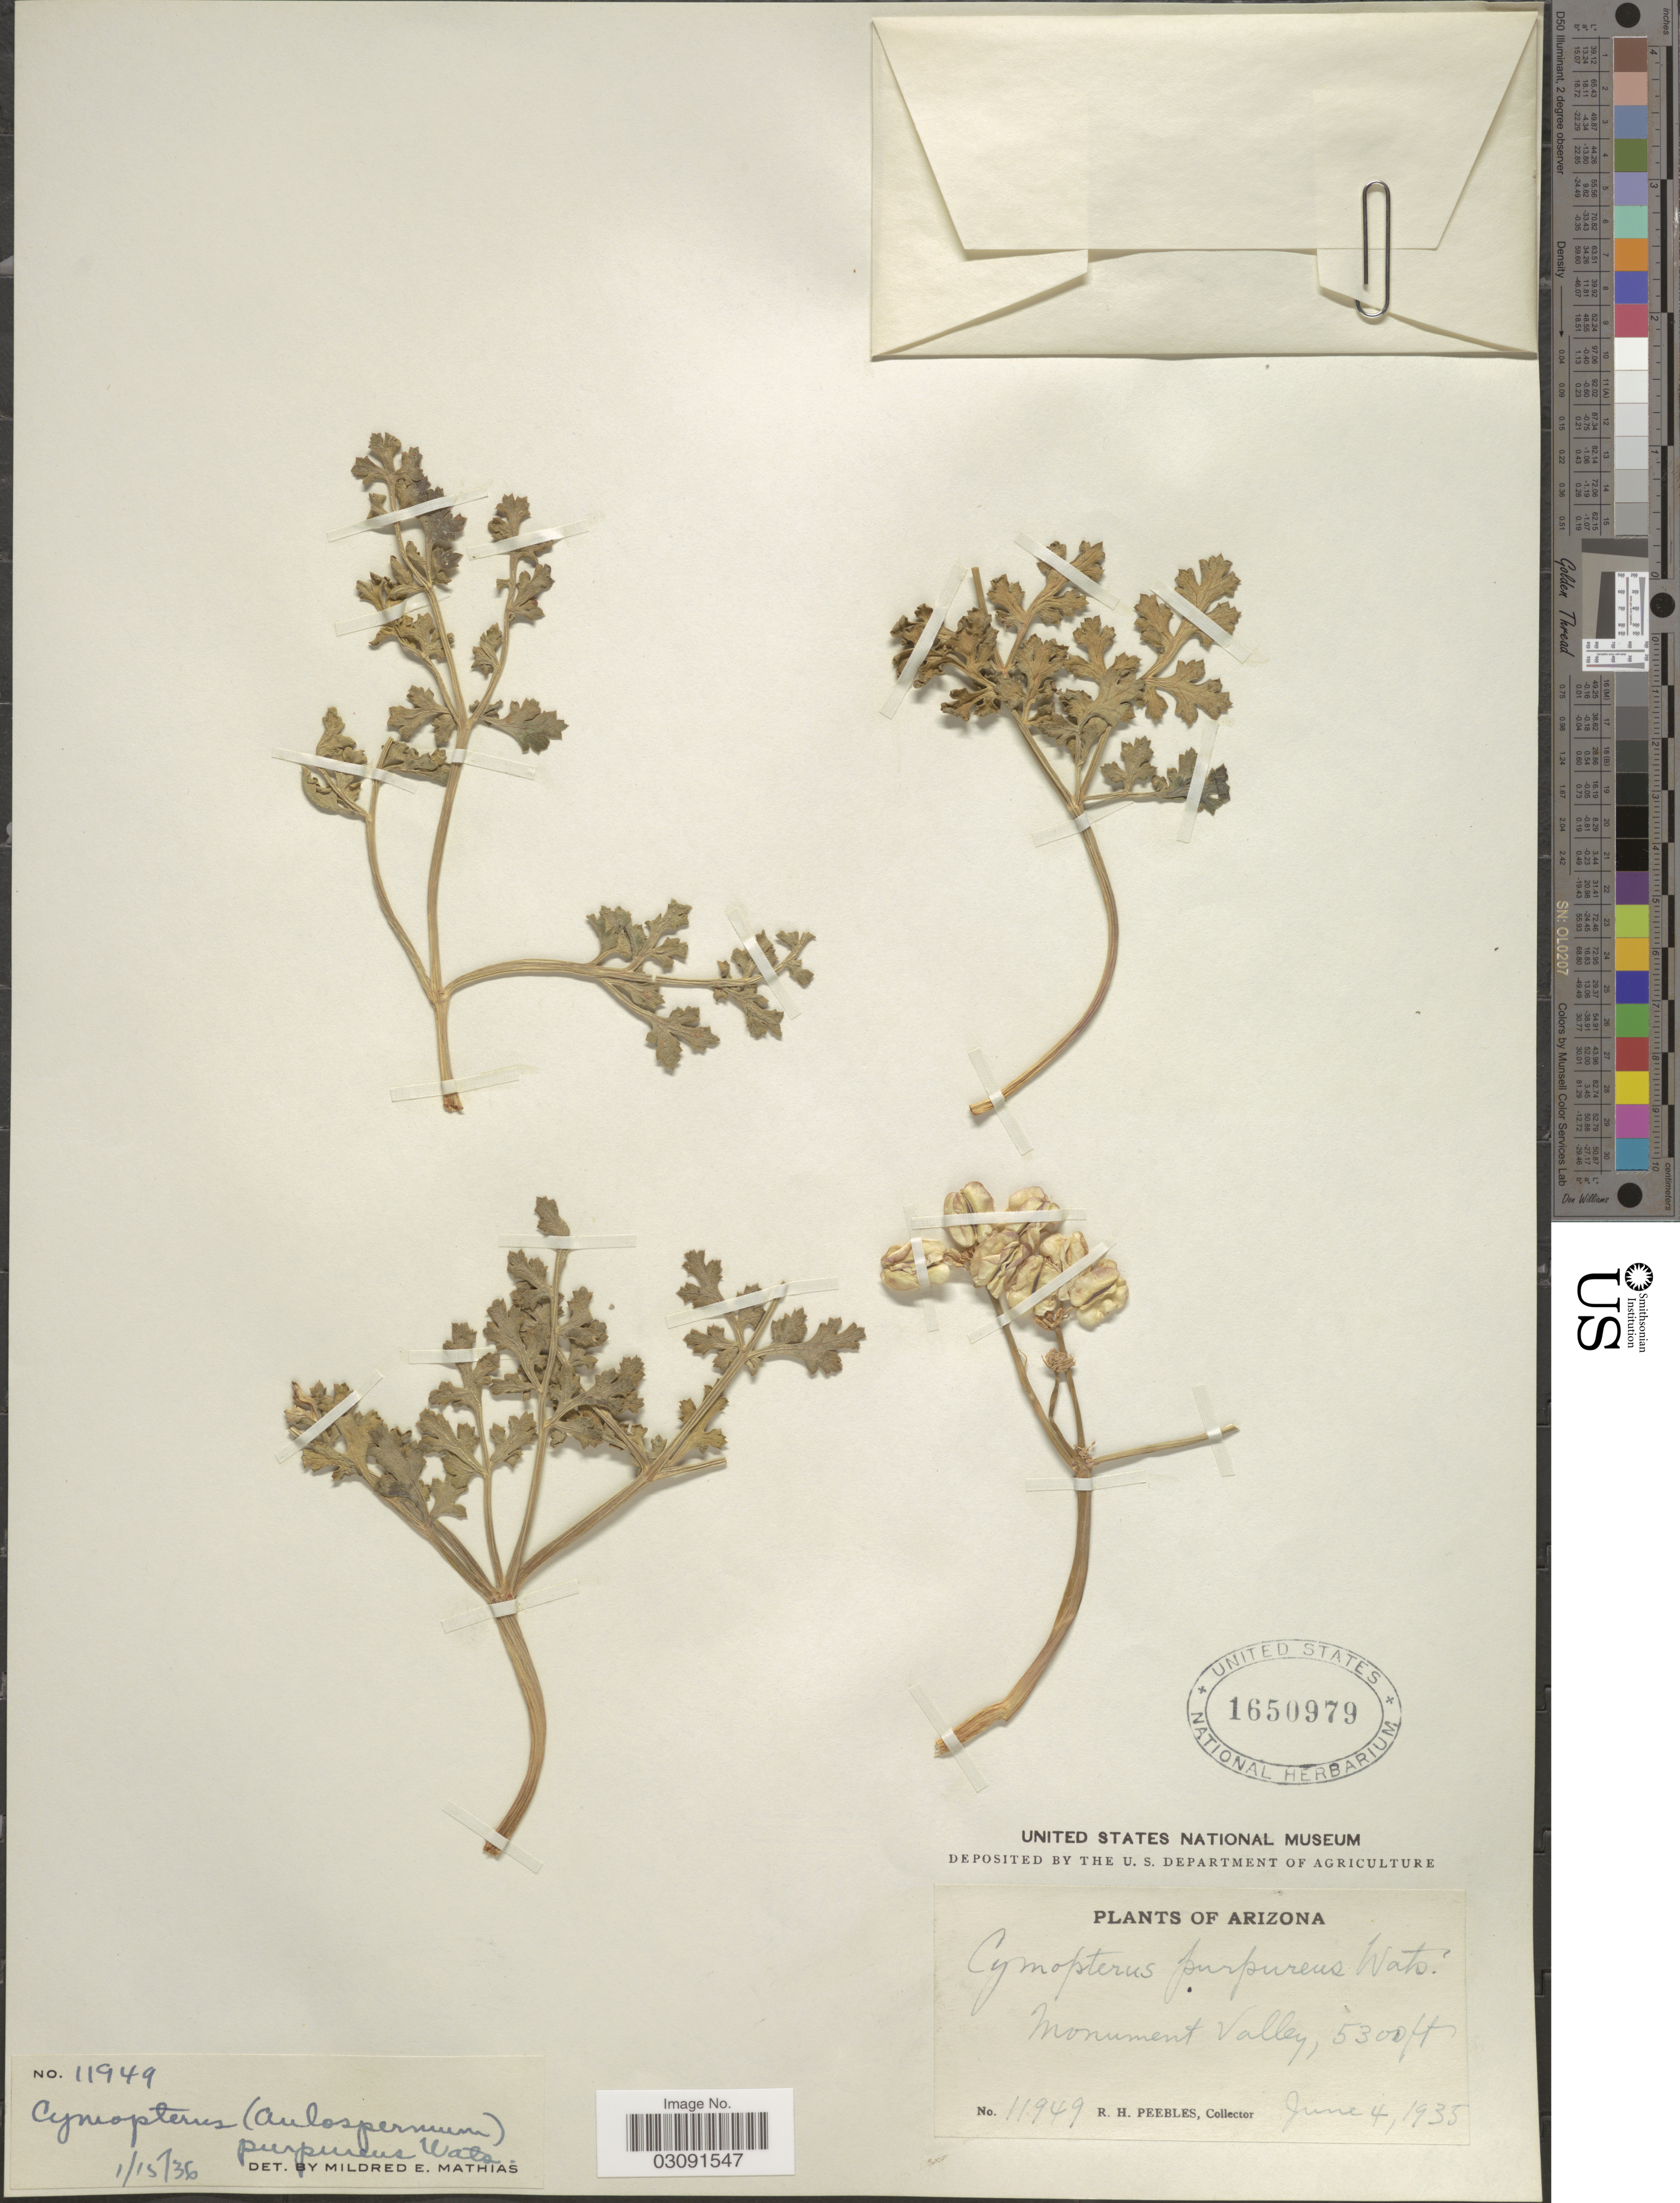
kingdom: Plantae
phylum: Tracheophyta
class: Magnoliopsida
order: Apiales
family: Apiaceae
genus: Cymopterus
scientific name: Cymopterus purpureus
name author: S. Watson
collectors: R. H. Peebles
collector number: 11949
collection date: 1935-06-04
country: United States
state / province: Arizona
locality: Monument Valley.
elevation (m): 1615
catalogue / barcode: US 1650979